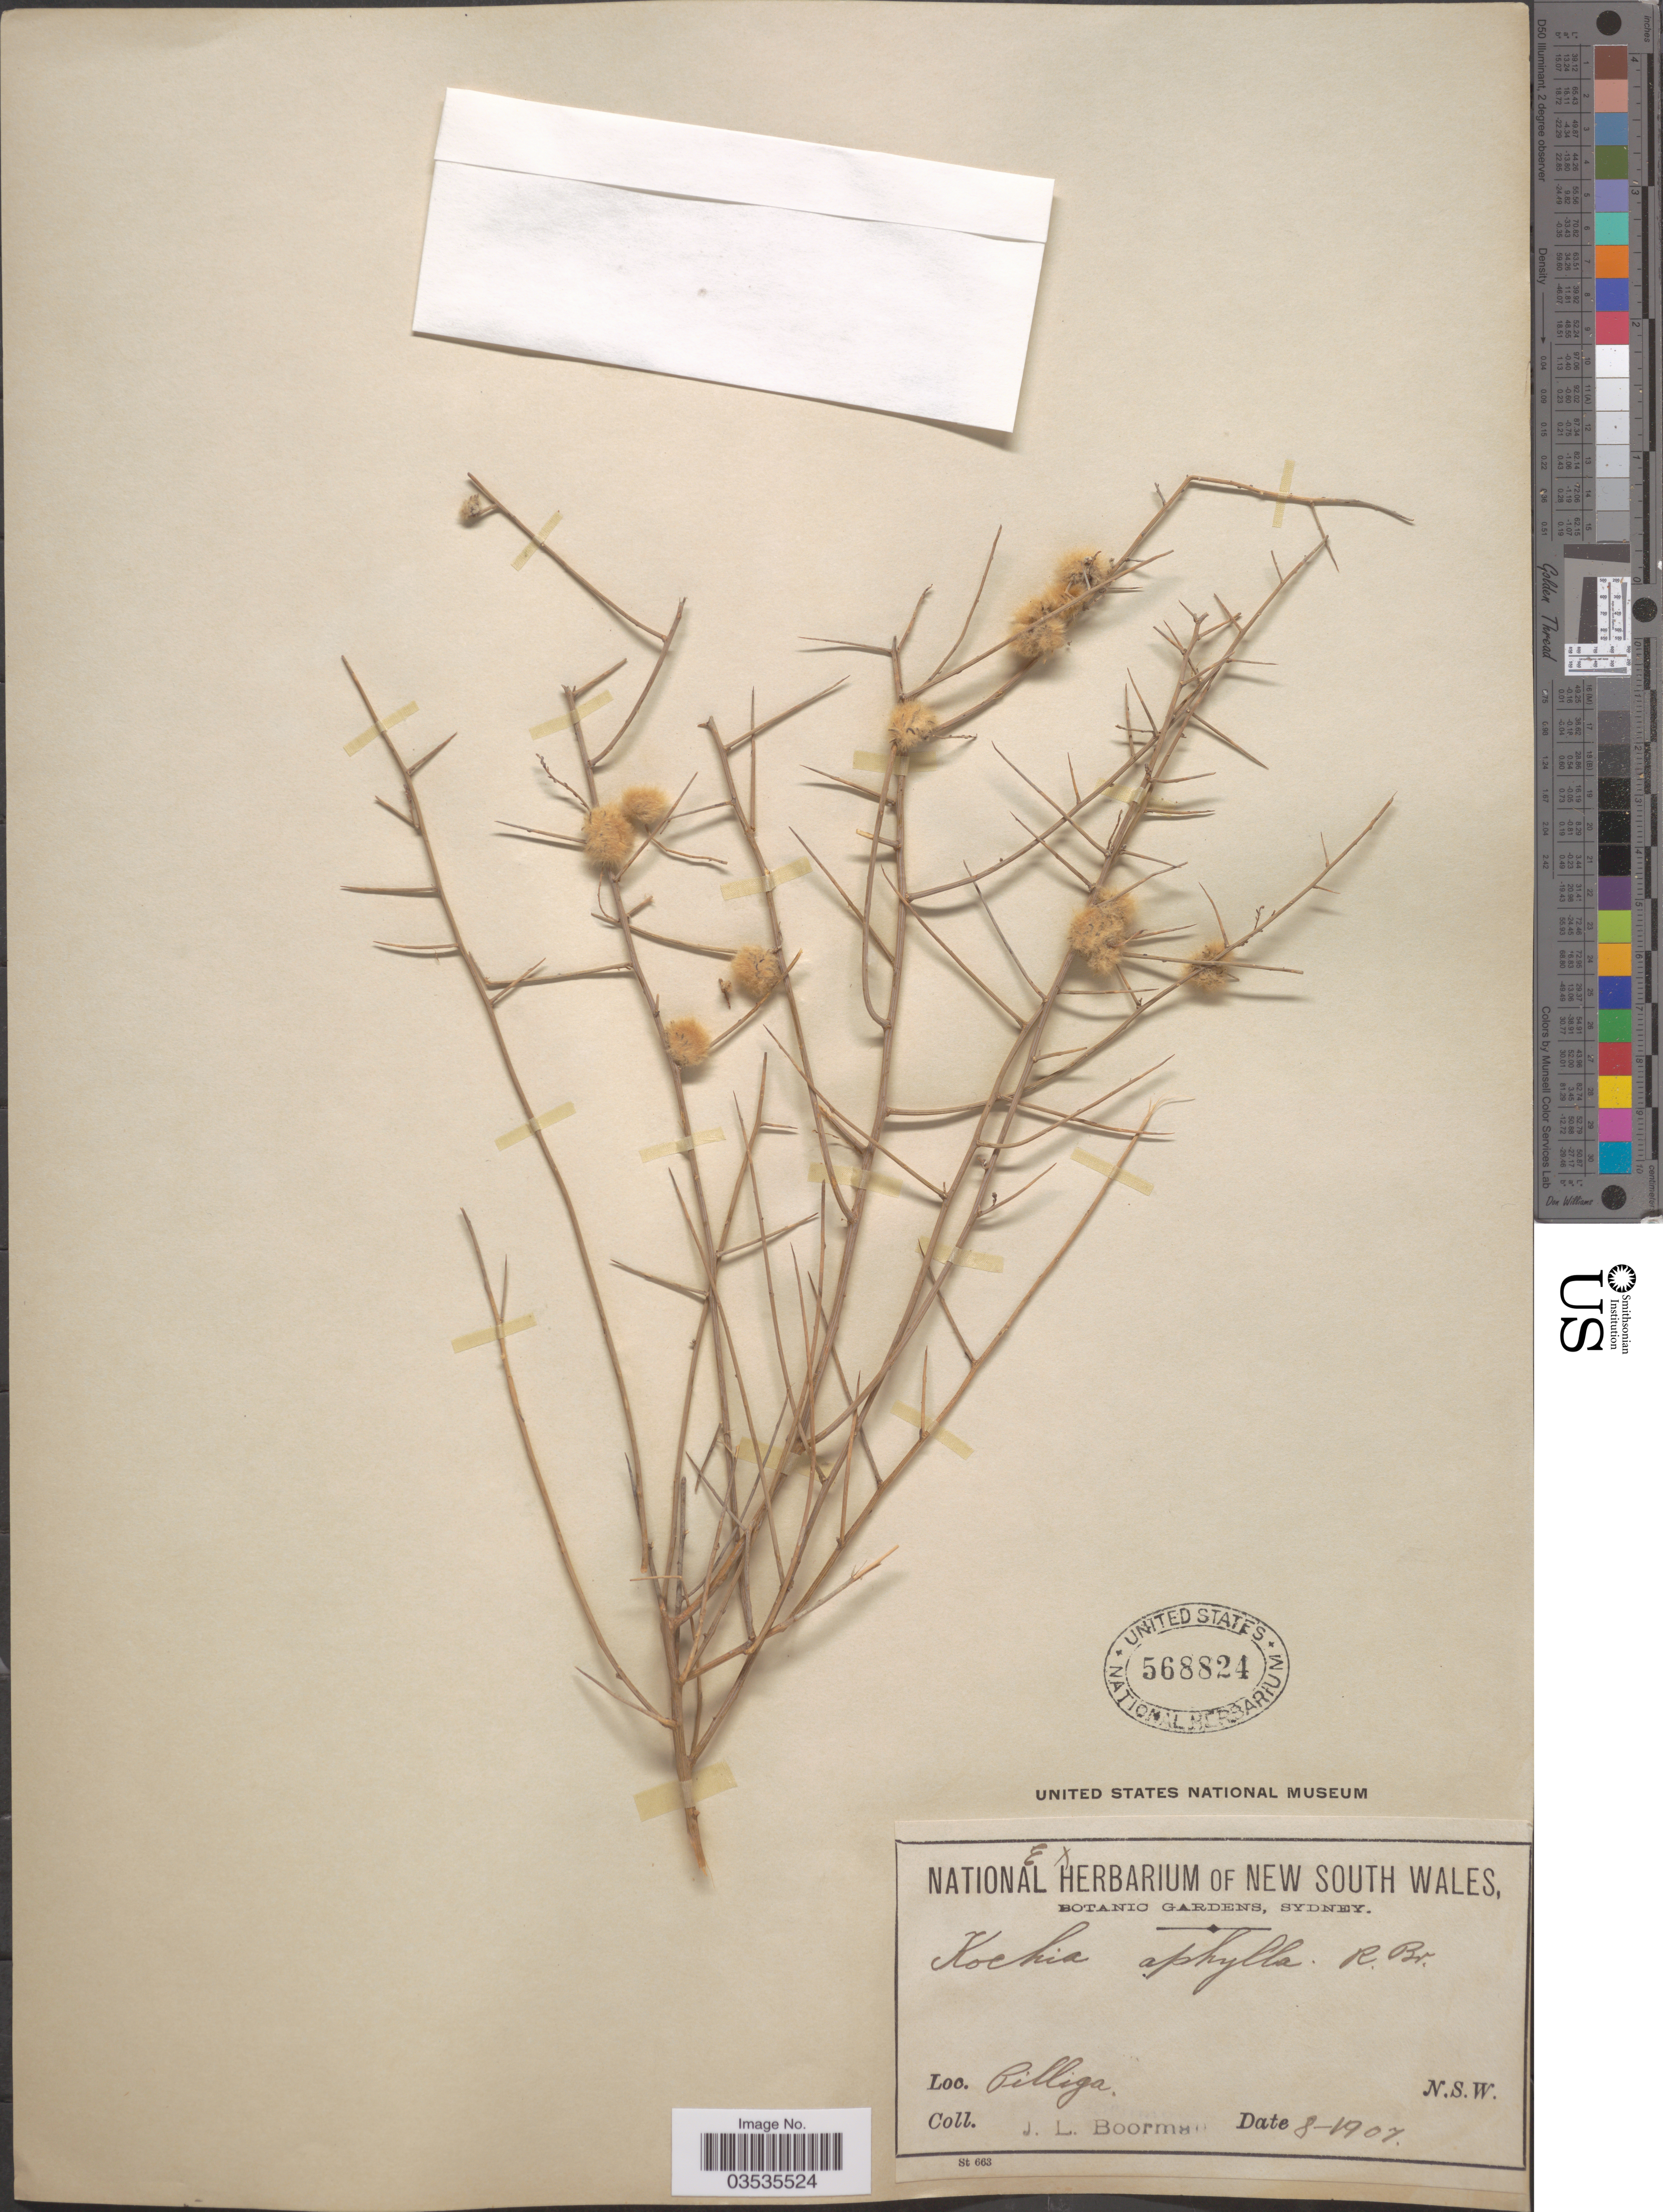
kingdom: Plantae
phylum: Tracheophyta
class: Magnoliopsida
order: Caryophyllales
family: Amaranthaceae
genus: Maireana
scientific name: Maireana aphylla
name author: (R. Br.) Paul G. Wilson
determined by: Strong, Mark T., (BOT), Smithsonian Institution - National Museum of Natural History (UNITED STATES)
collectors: J. Boorman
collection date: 1907-08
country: Australia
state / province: New South Wales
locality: Pilliga.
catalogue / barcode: US 568824